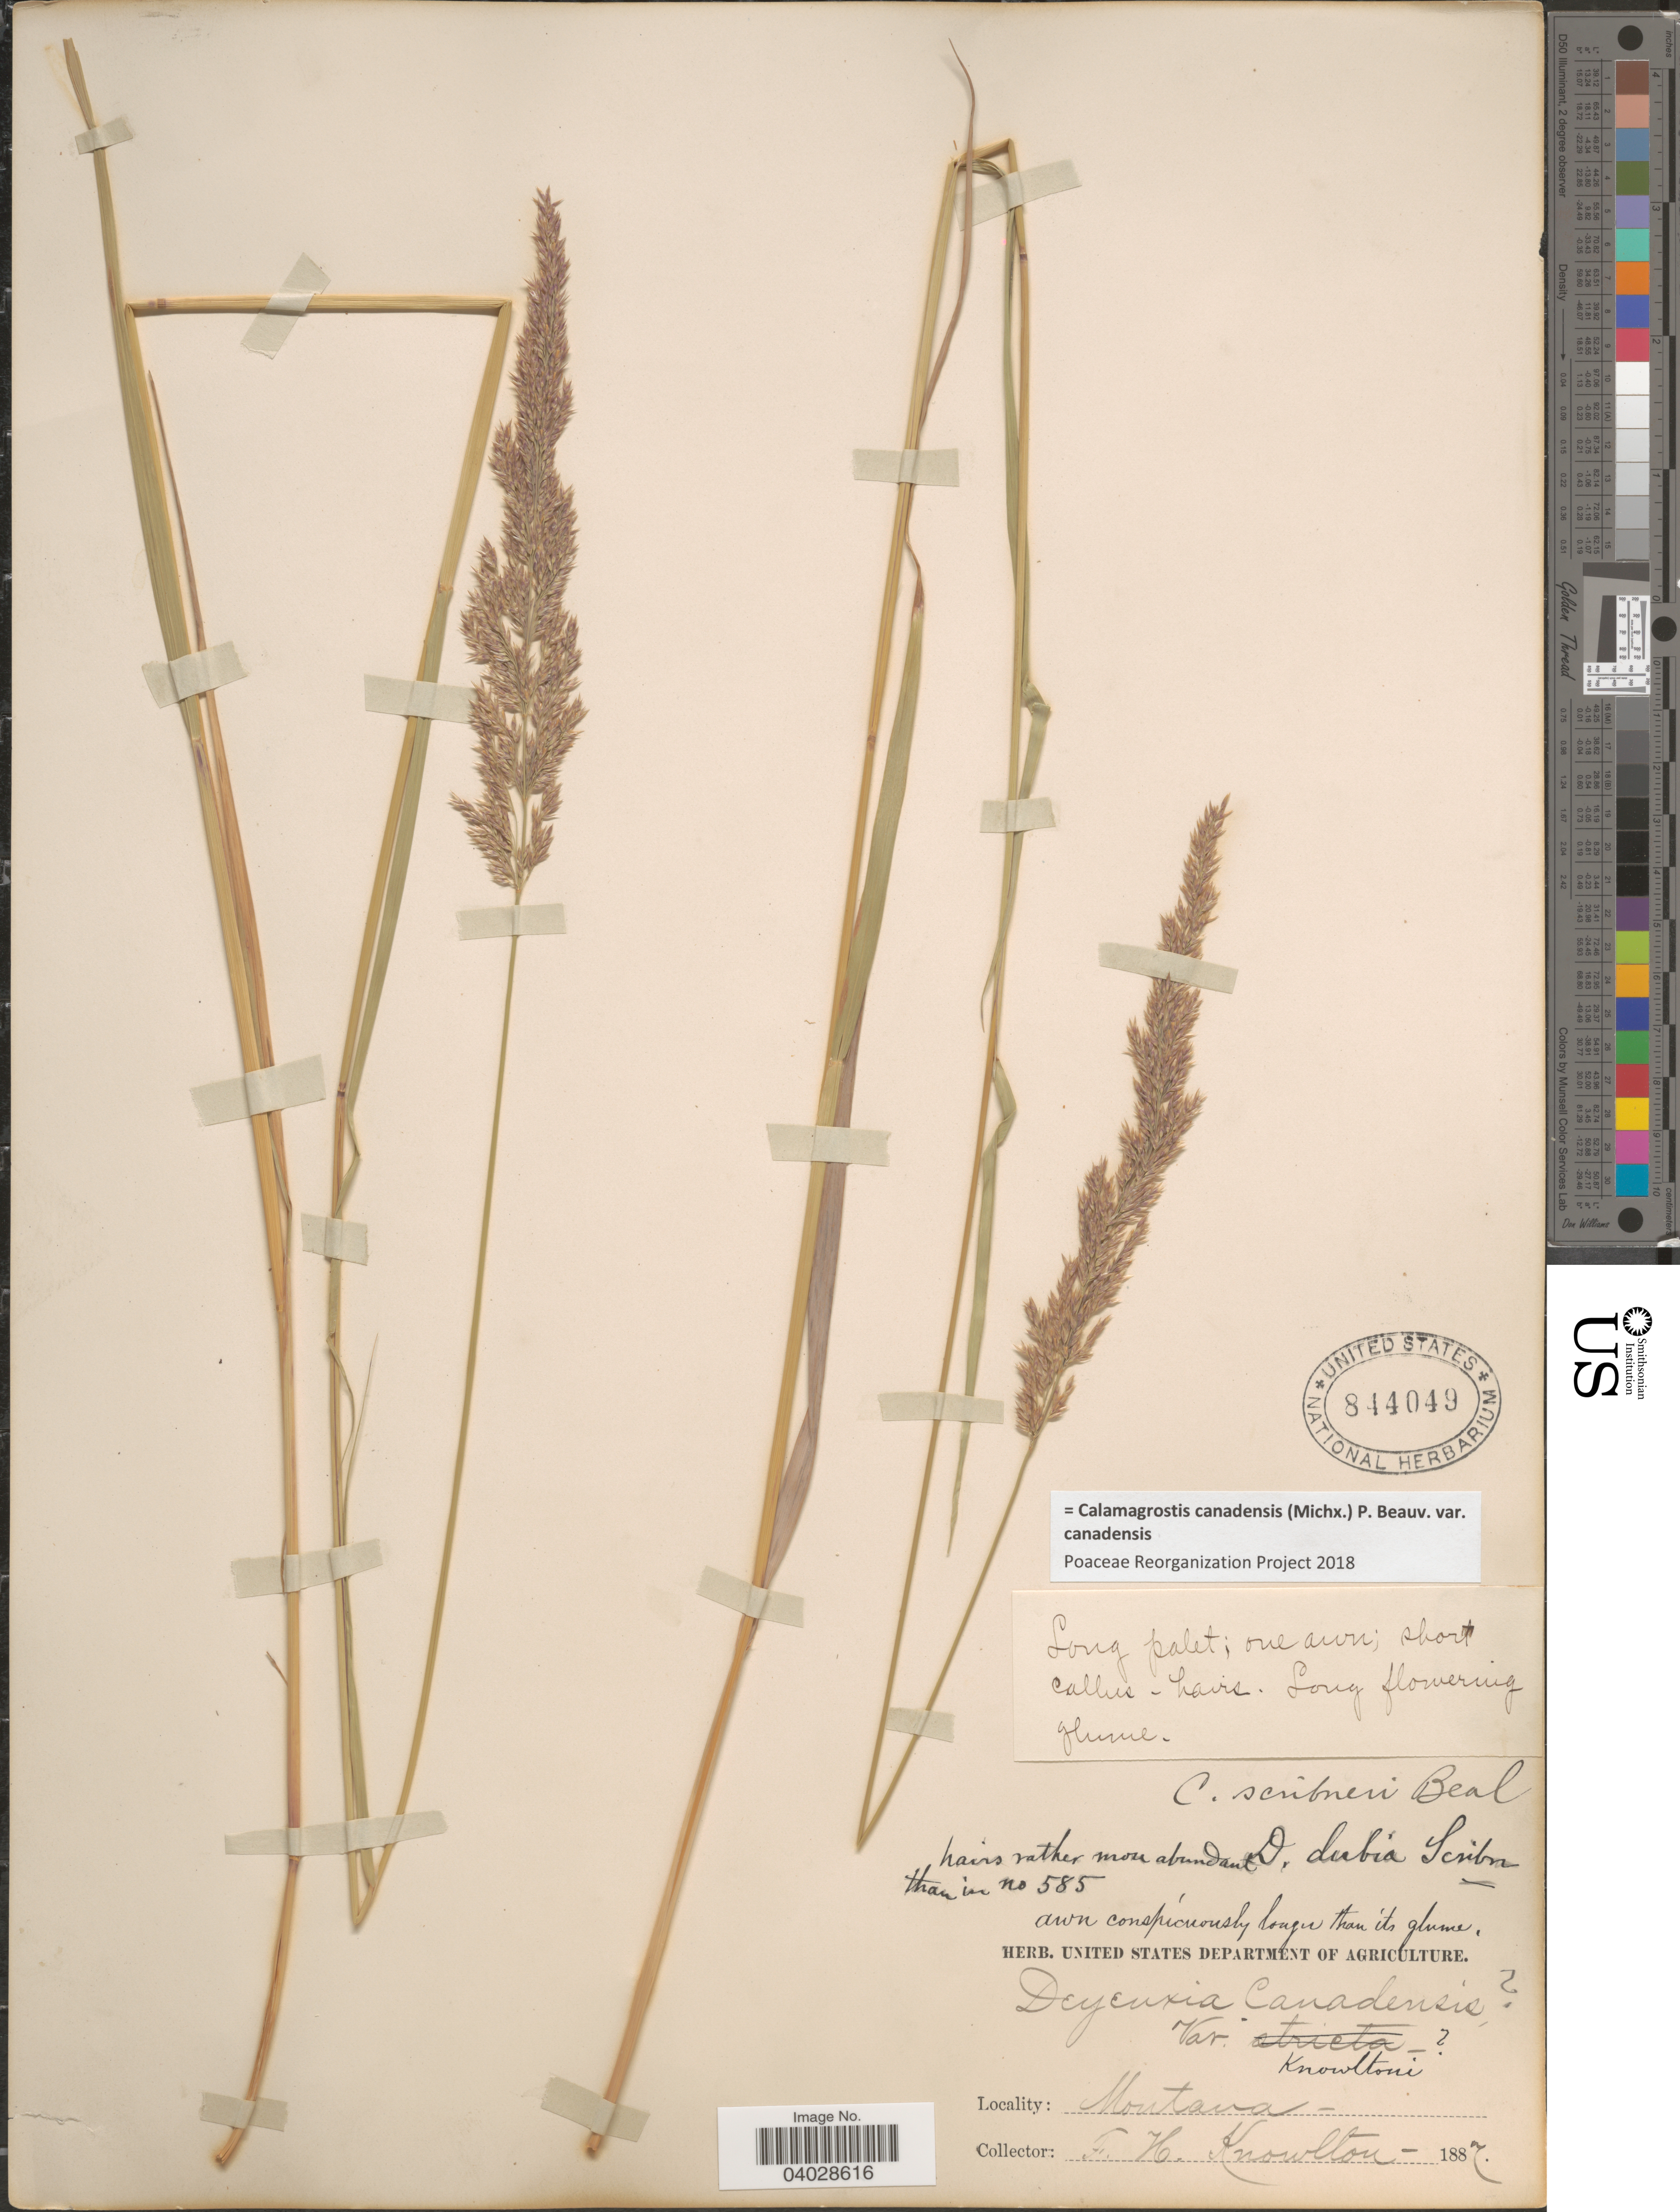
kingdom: Plantae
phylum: Tracheophyta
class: Liliopsida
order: Poales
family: Poaceae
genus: Calamagrostis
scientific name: Calamagrostis canadensis var. canadensis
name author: (Michx.) P. Beauv.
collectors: F. H. Knowlton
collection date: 1887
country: United States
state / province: Montana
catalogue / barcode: US 844049